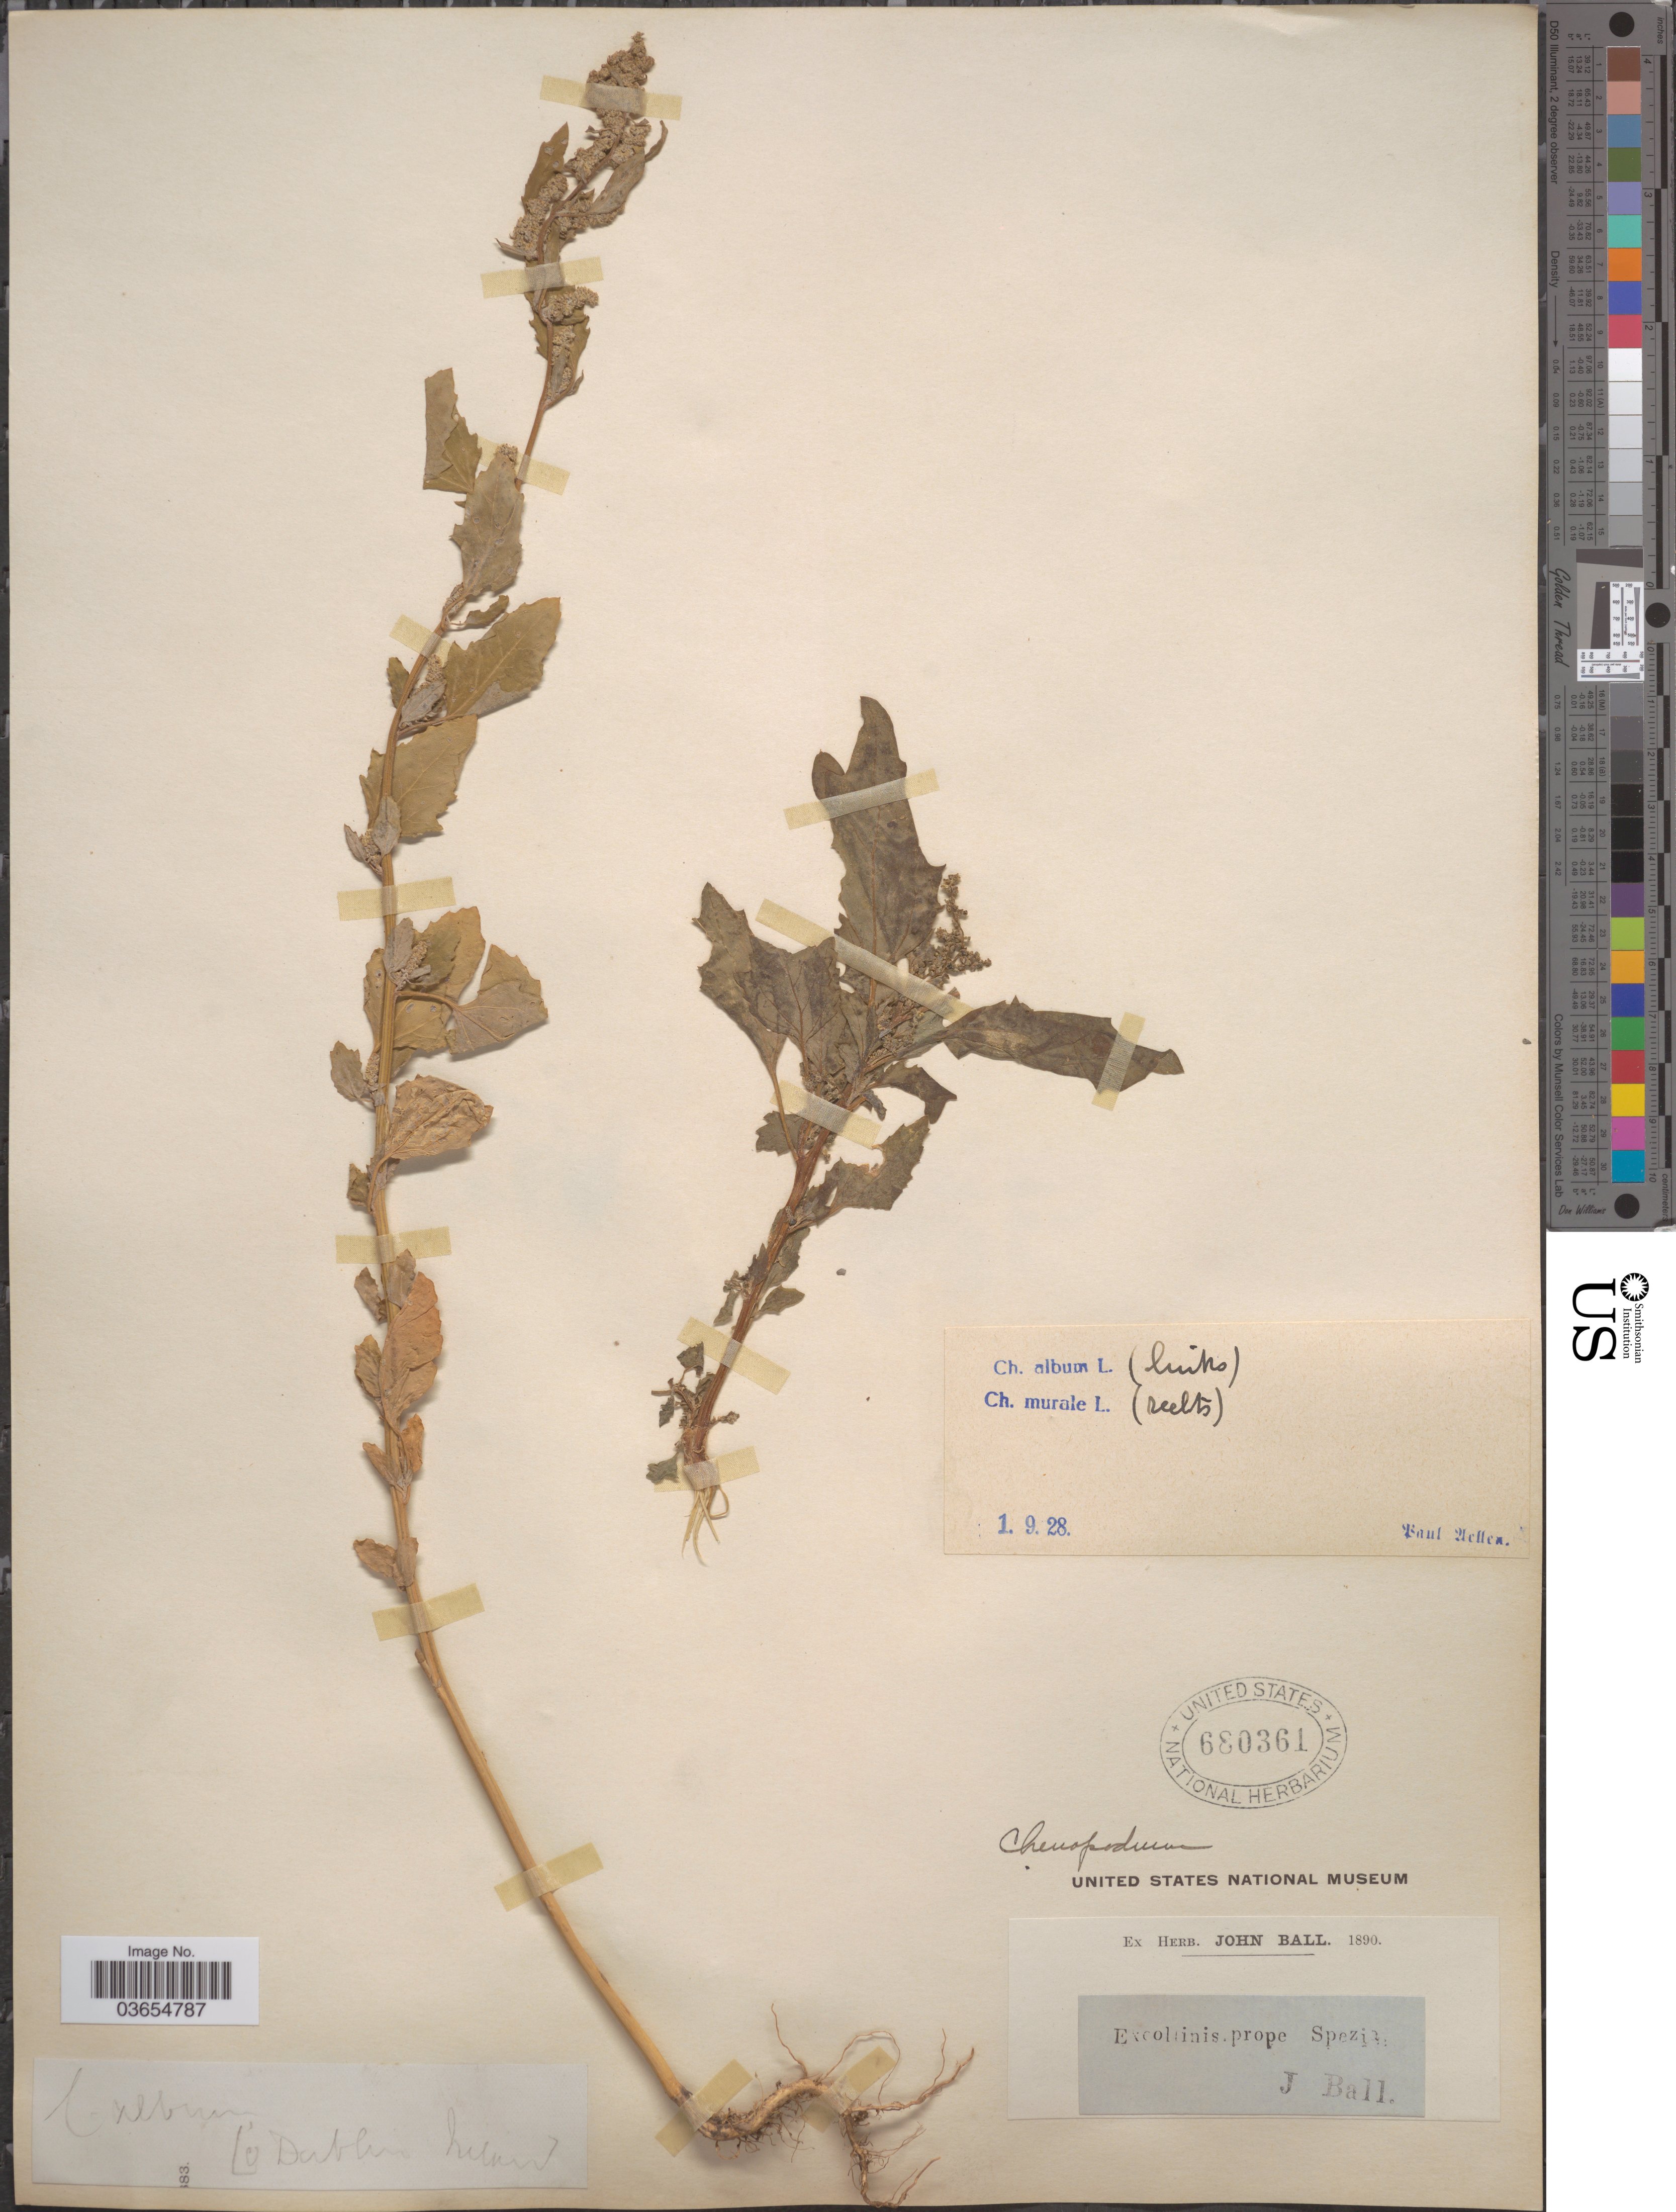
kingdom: Plantae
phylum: Tracheophyta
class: Magnoliopsida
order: Caryophyllales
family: Amaranthaceae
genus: Chenopodium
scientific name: Chenopodium album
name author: L.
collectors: J. Ball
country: Italy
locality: prope Spezia.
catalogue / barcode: US 680361